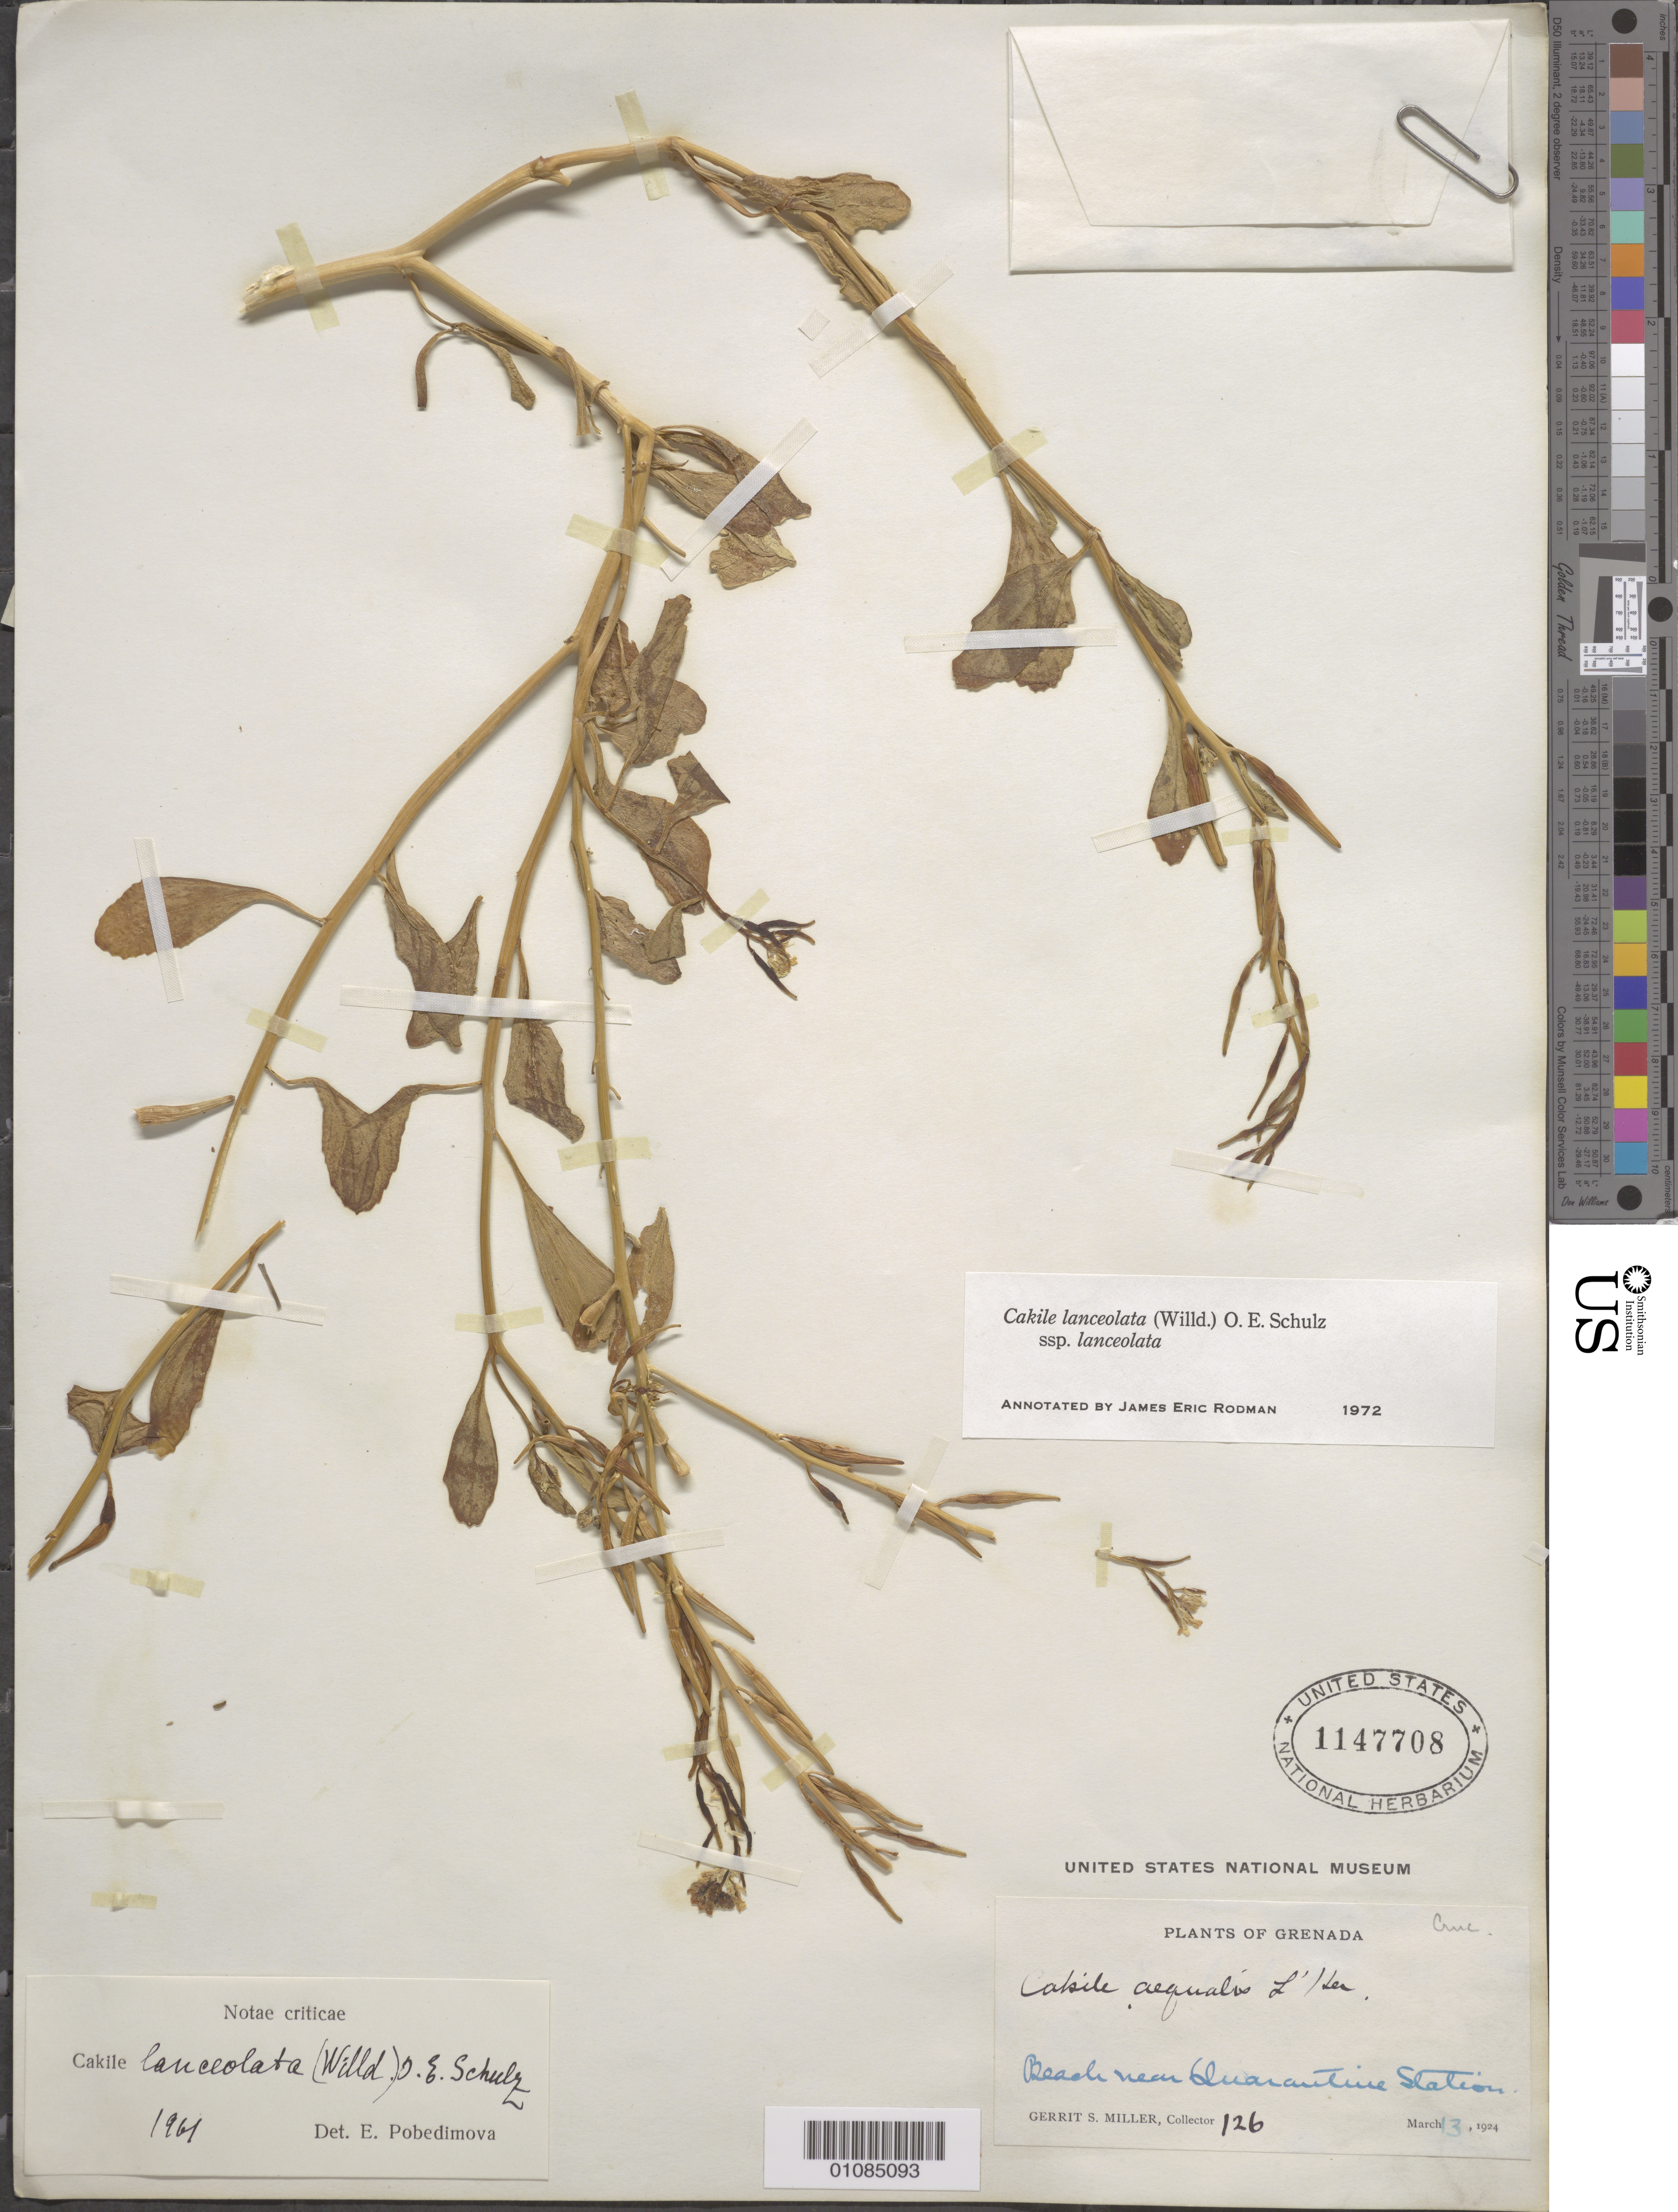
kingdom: Plantae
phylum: Tracheophyta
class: Magnoliopsida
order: Brassicales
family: Brassicaceae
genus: Cakile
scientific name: Cakile lanceolata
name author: (Willd.) O.E. Schulz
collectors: G. S. Miller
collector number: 126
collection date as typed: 13 Mar 1924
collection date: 1924-03-13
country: Grenada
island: Grenada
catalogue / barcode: US 1147708